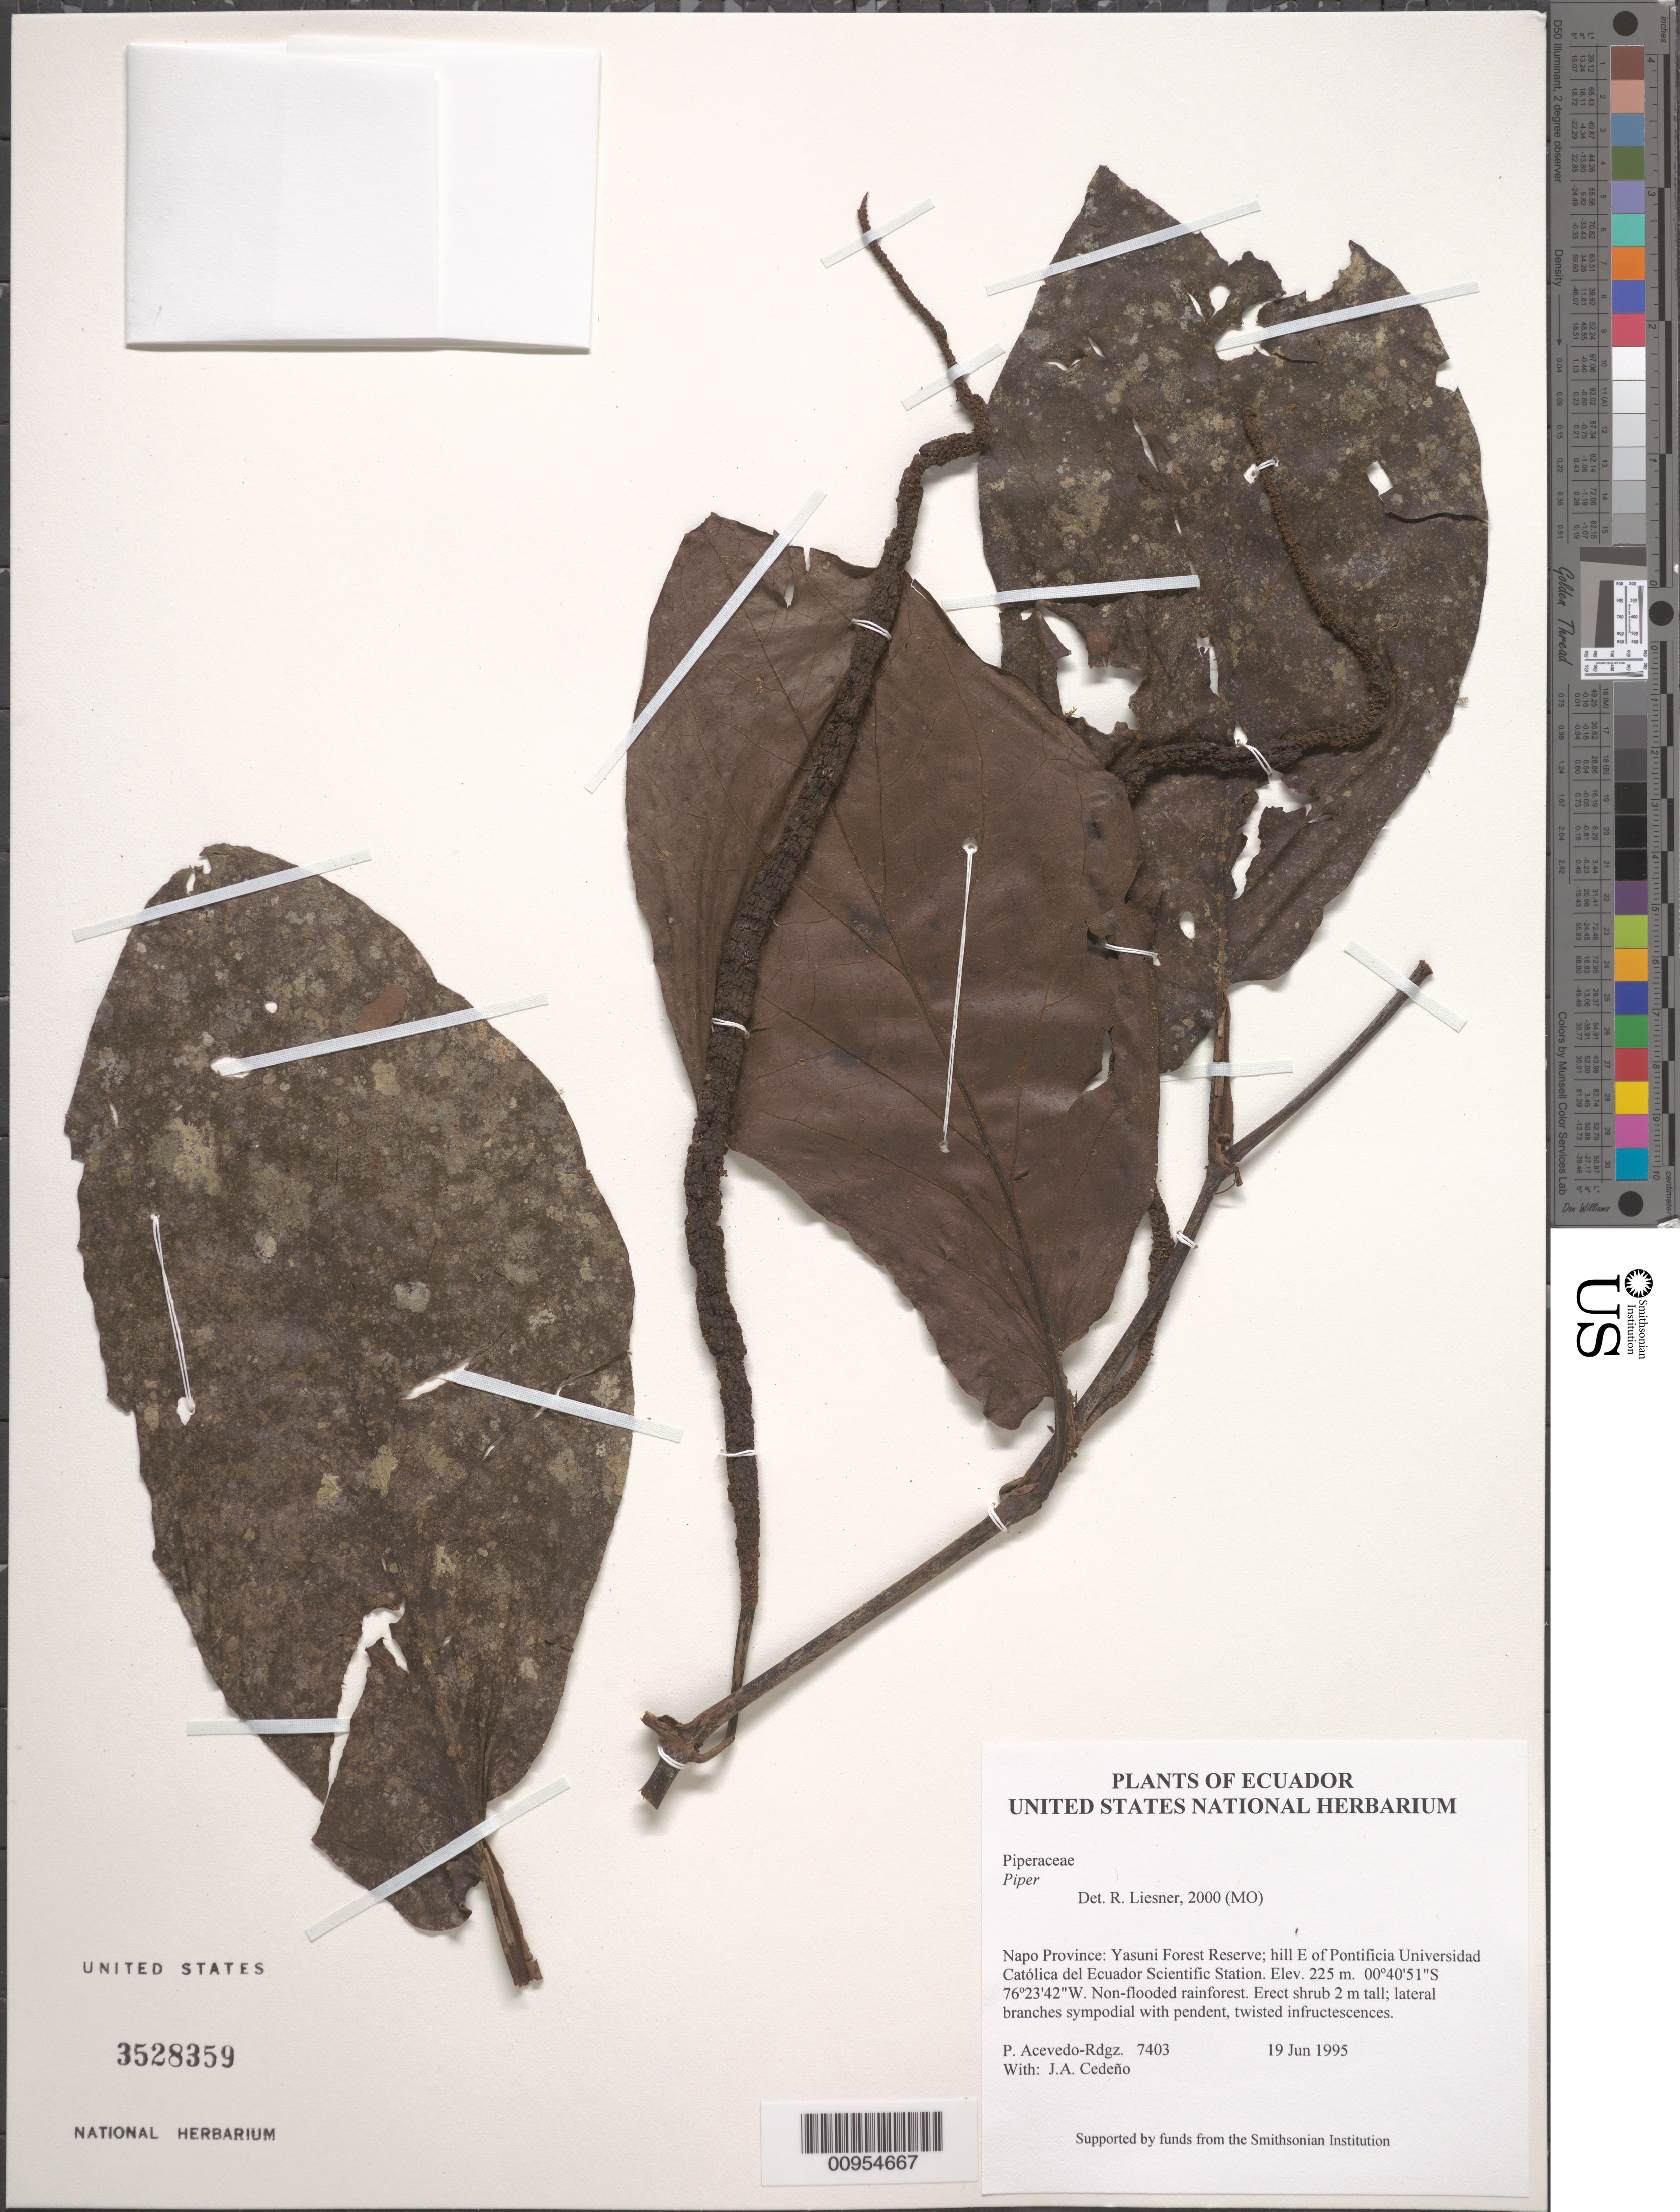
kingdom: Plantae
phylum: Tracheophyta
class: Magnoliopsida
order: Piperales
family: Piperaceae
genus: Piper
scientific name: Piper sp.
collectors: P. Acevedo-Rodr. & J. A. Cedeño M.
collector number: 7403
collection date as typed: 19 Jun 1995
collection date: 1995-06-19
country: Ecuador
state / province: Napo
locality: Napo Province: Yasuni Forest Reserve; hill E of Pontificia Universidad Católica del Ecuador Scientific Station.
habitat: Non-flooded rainforest.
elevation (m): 225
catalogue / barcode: US 3528359